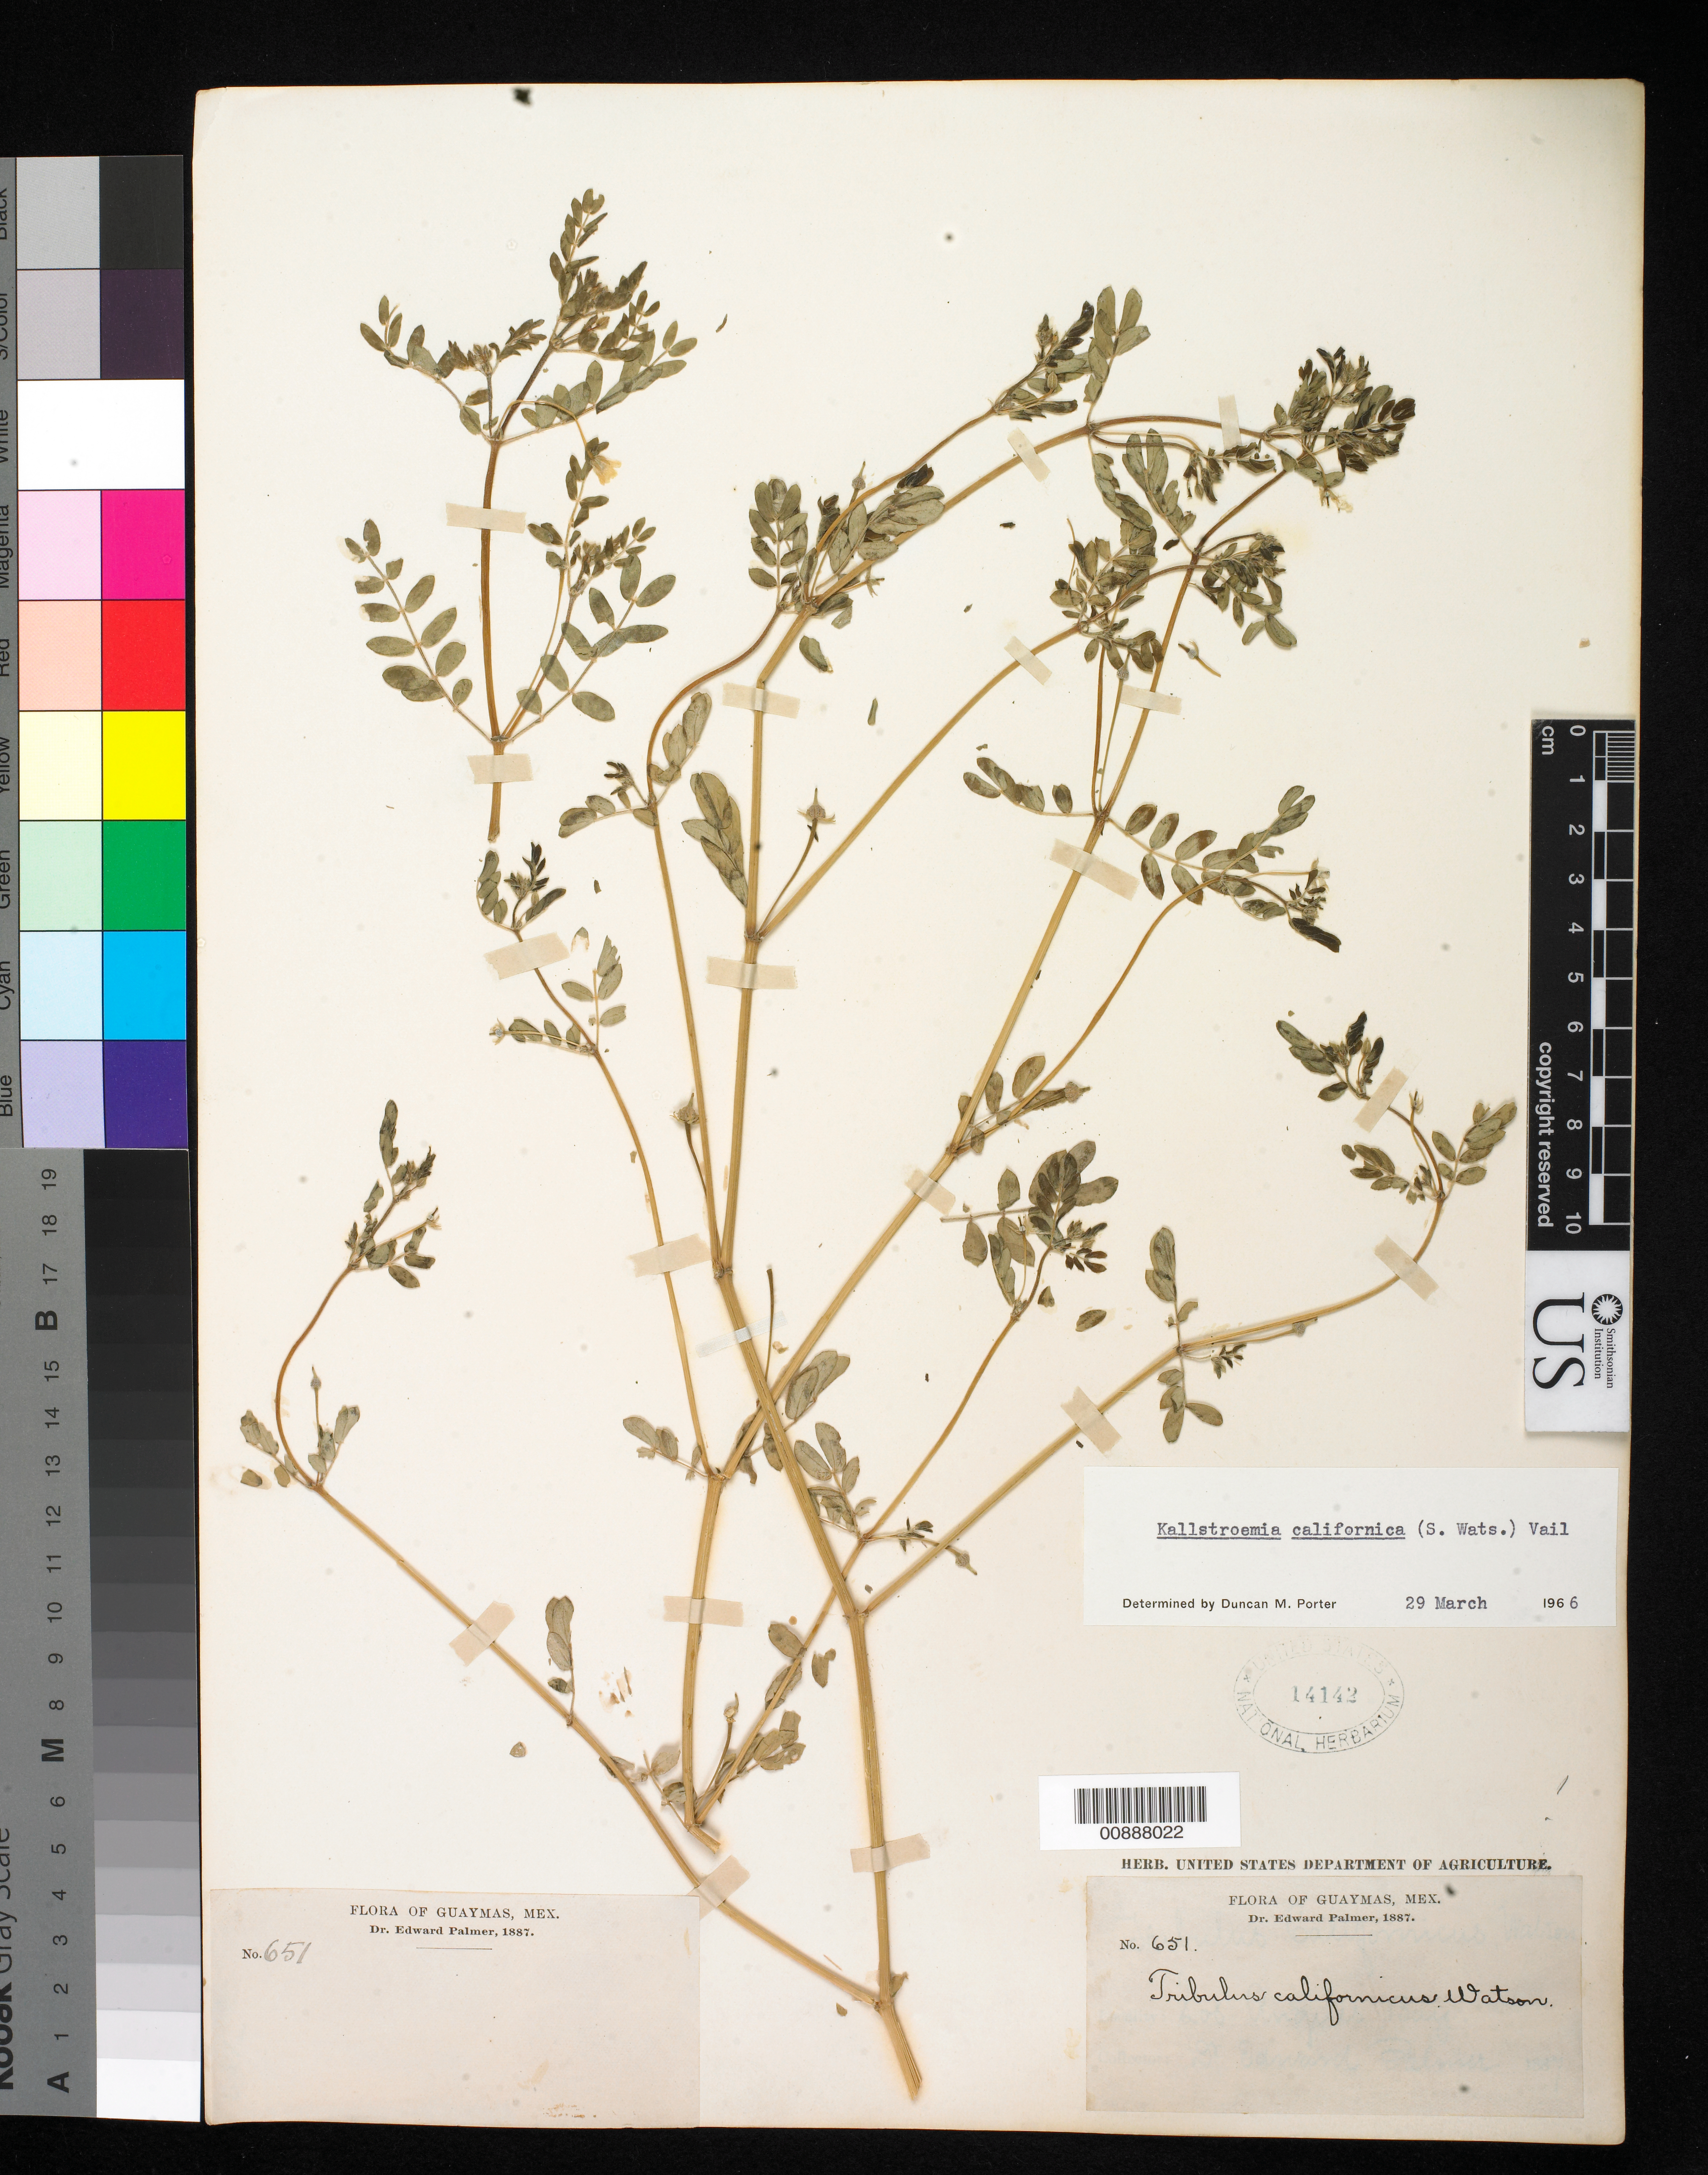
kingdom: Plantae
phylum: Tracheophyta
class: Magnoliopsida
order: Zygophyllales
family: Zygophyllaceae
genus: Kallstroemia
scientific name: Kallstroemia californica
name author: (S. Watson) Vail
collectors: E. Palmer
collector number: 651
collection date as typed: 1887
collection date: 1887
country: Mexico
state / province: Sonora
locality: Guaymas, Sonora.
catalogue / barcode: US 14142